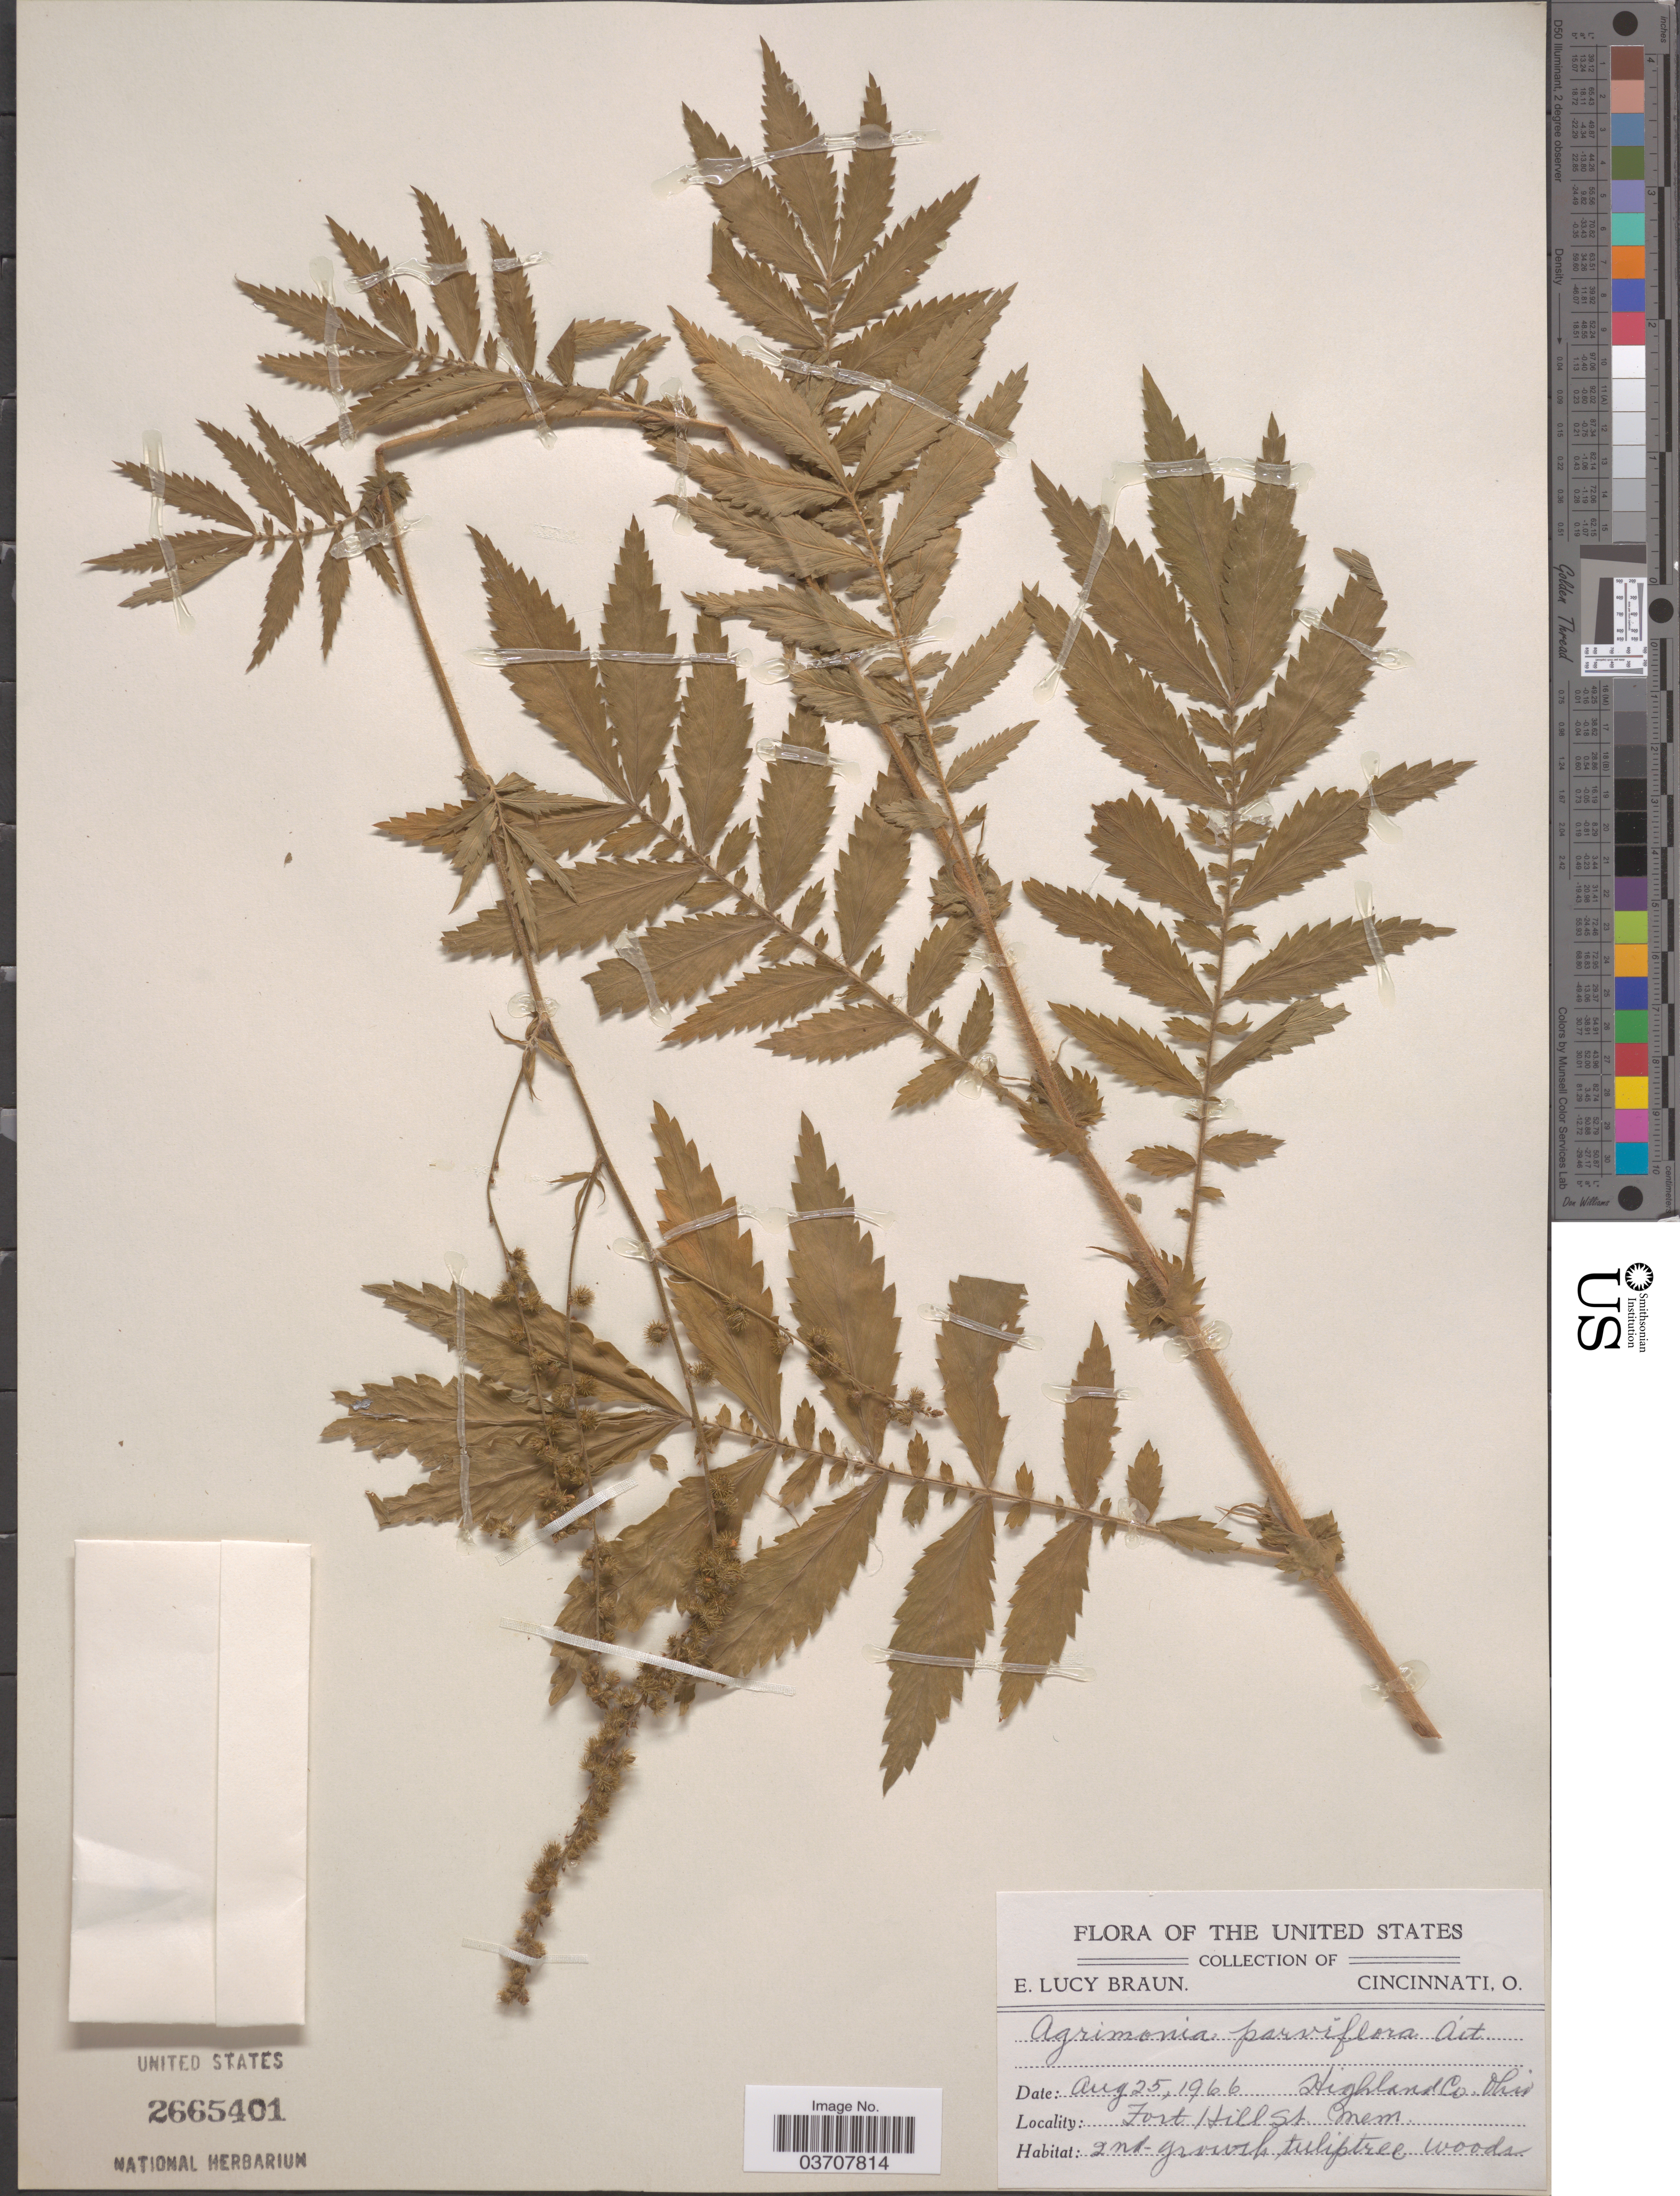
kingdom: Plantae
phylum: Tracheophyta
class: Magnoliopsida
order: Rosales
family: Rosaceae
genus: Agrimonia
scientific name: Agrimonia parviflora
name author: Aiton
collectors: E. L. Braun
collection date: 1966-08-25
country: United States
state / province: Ohio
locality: Highland Co. Fort Hill St. Mem.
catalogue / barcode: US 2665401